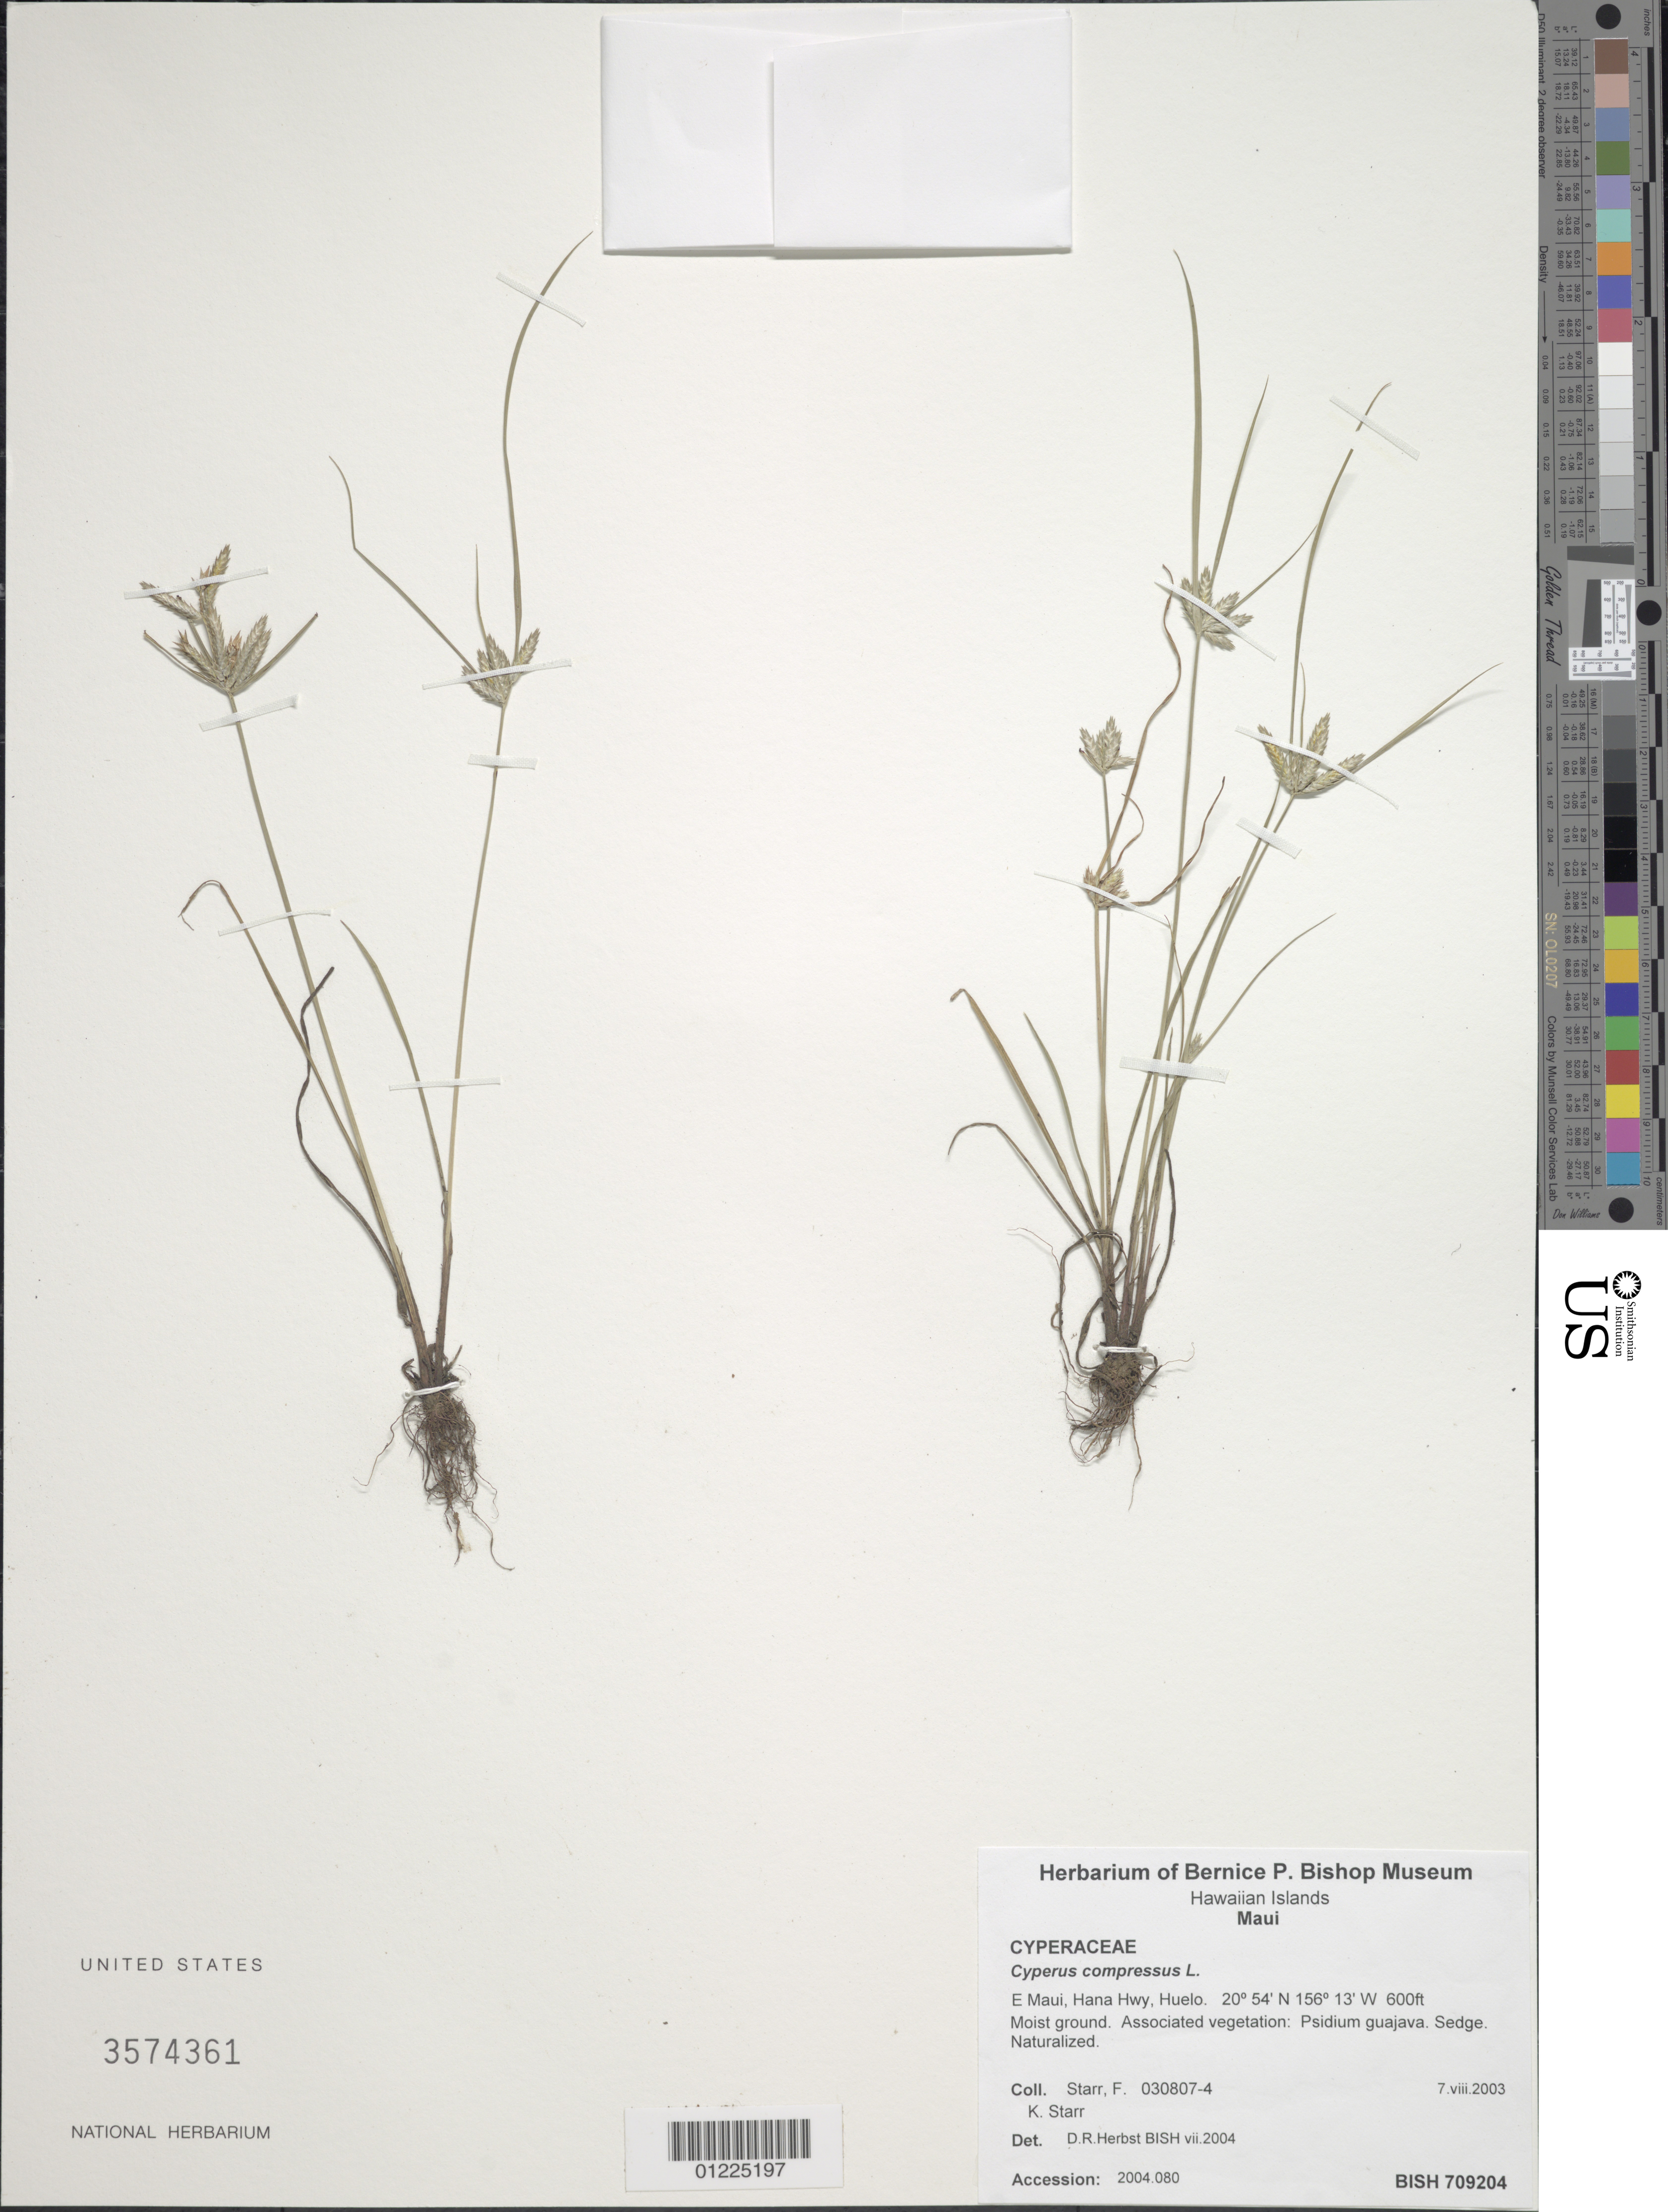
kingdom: Plantae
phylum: Tracheophyta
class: Liliopsida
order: Poales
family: Cyperaceae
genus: Cyperus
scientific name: Cyperus compressus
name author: L.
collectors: F. Starr & K. Starr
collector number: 030807-4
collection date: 2003-08-07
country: United States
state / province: Hawaii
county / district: Maui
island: Maui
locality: E Maui, Hana Hwy, Huelo. Lowland disturbed wet roadside, in puddle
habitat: Moist ground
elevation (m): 183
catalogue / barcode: US 3574361